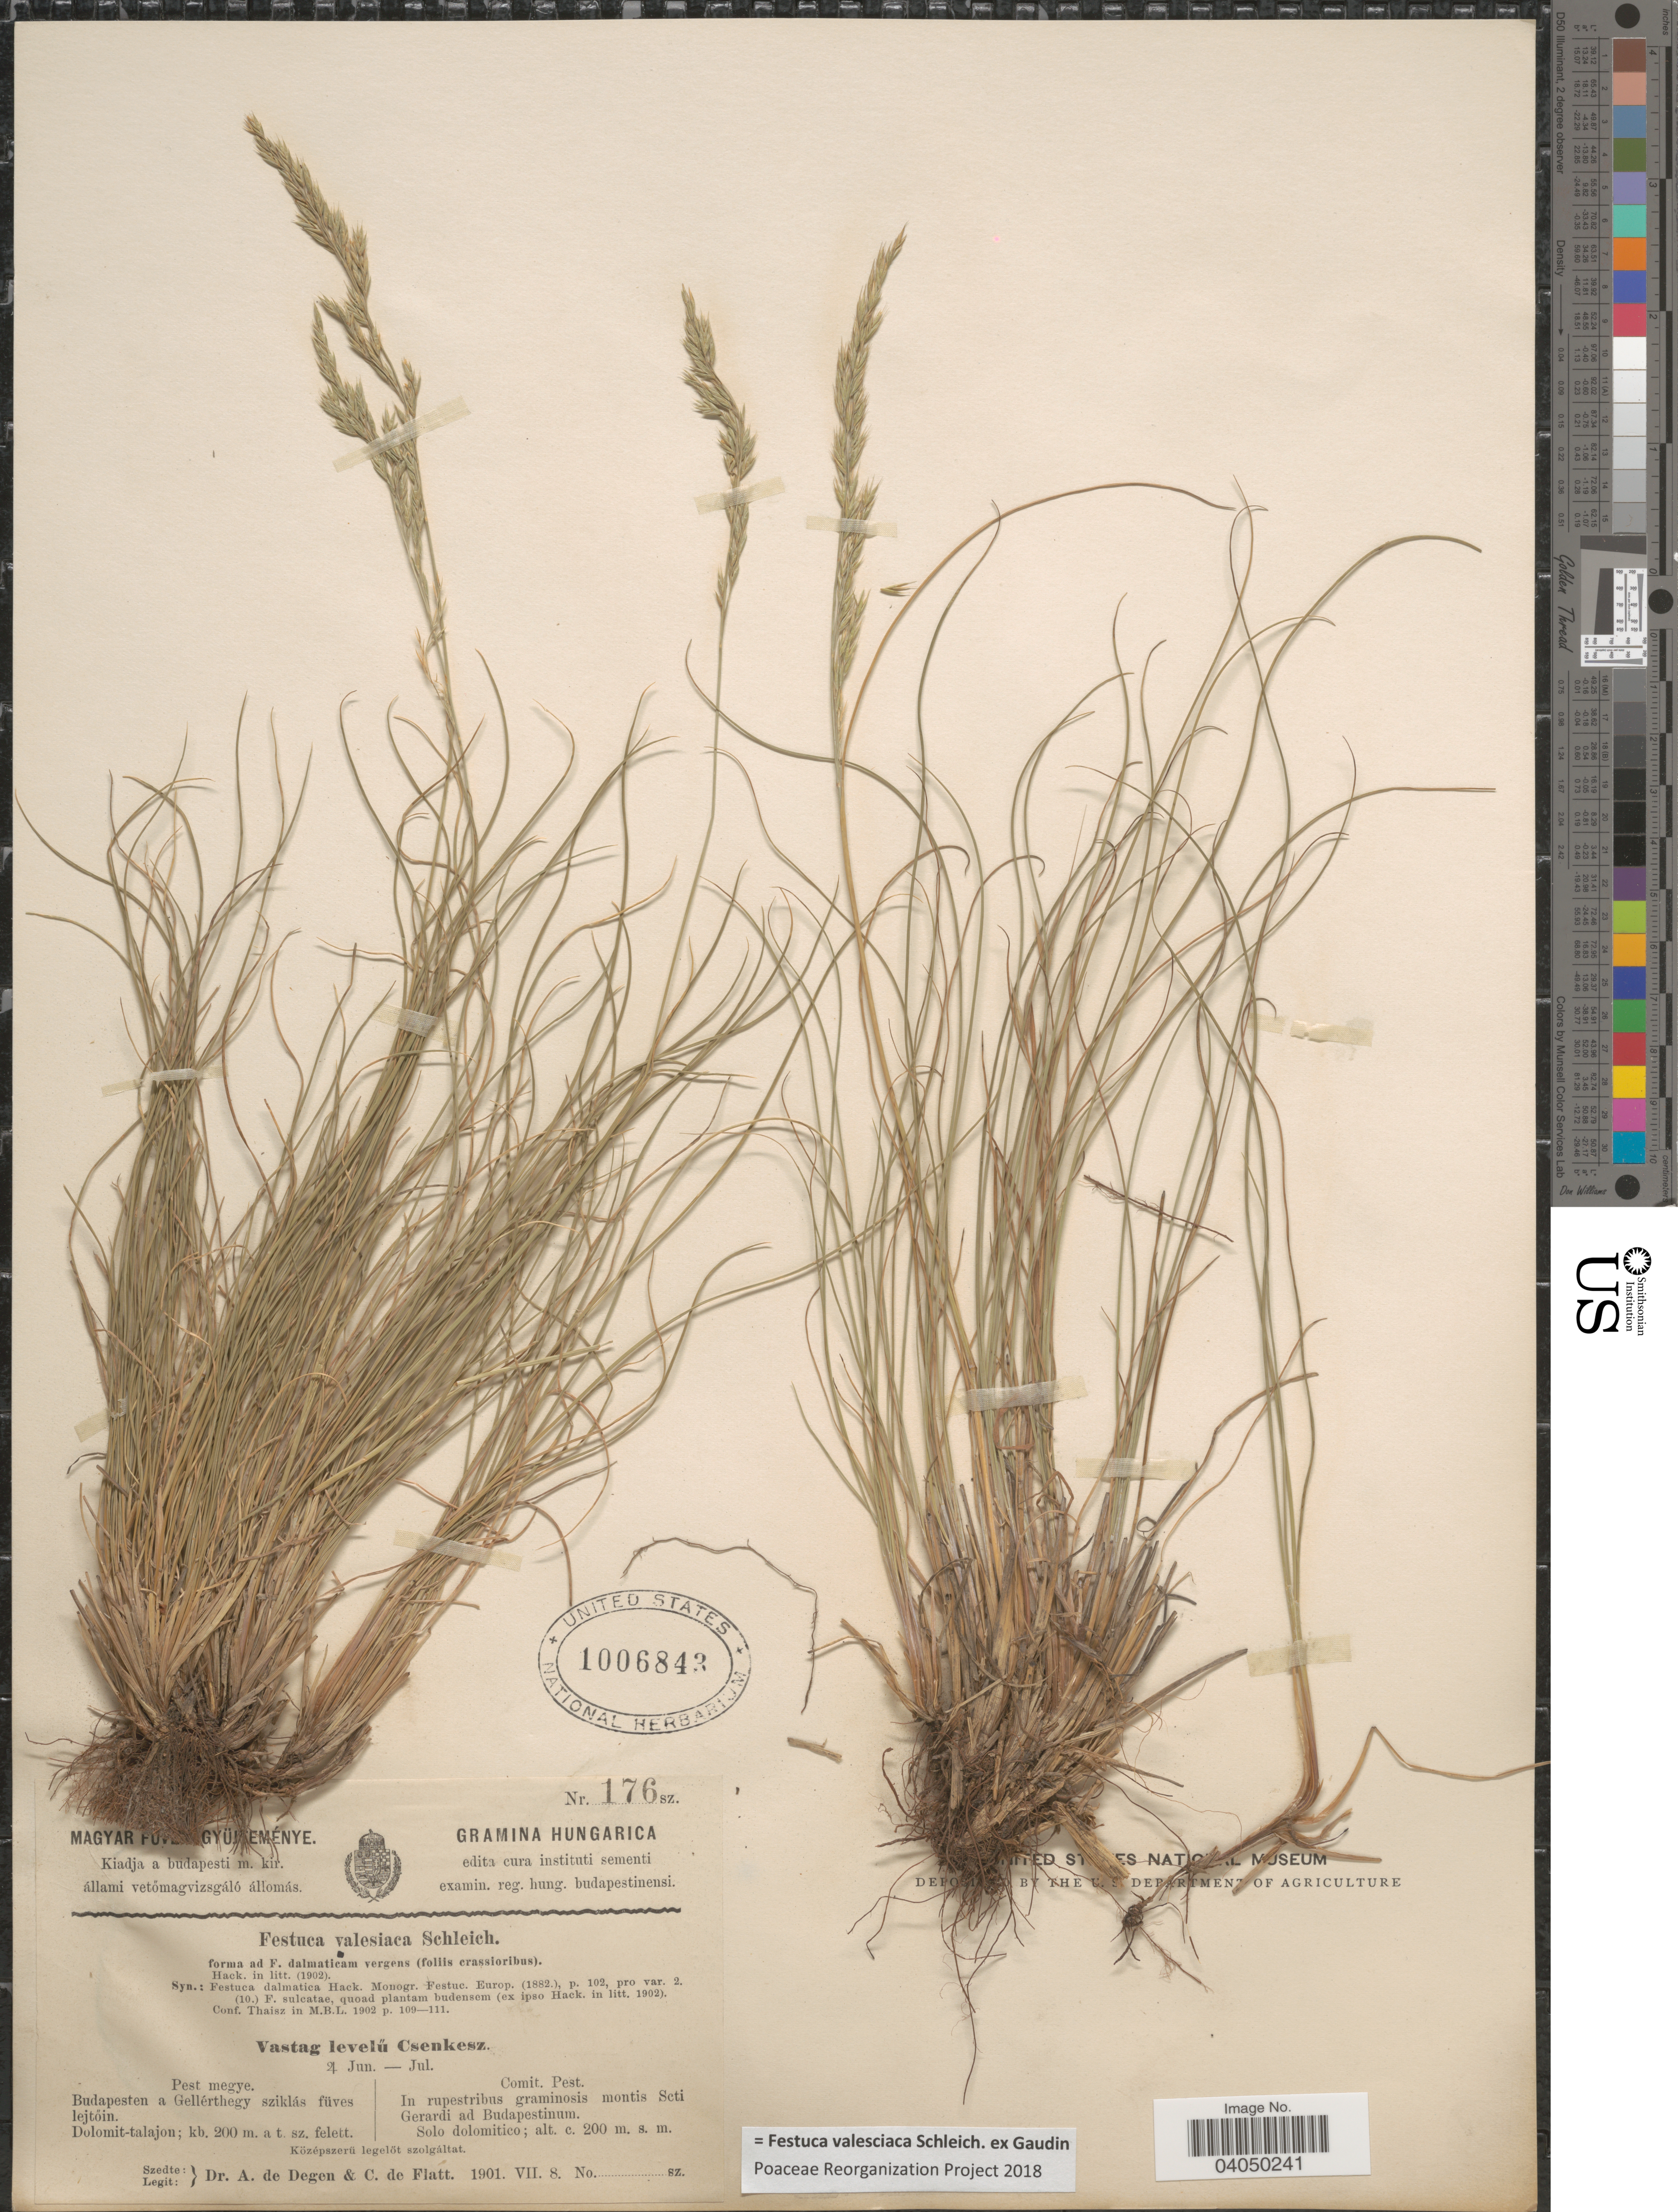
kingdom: Plantae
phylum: Tracheophyta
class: Liliopsida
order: Poales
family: Poaceae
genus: Festuca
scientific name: Festuca valesiaca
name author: Schleich. ex Gaudin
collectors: A. Degen & C. de Flatt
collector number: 176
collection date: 1901-07-08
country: Hungary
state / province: Pest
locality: Comit. Pest. In rupestribus graminosis montis Seti Gerardi ad Budapestinum.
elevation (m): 200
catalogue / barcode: US 1006843